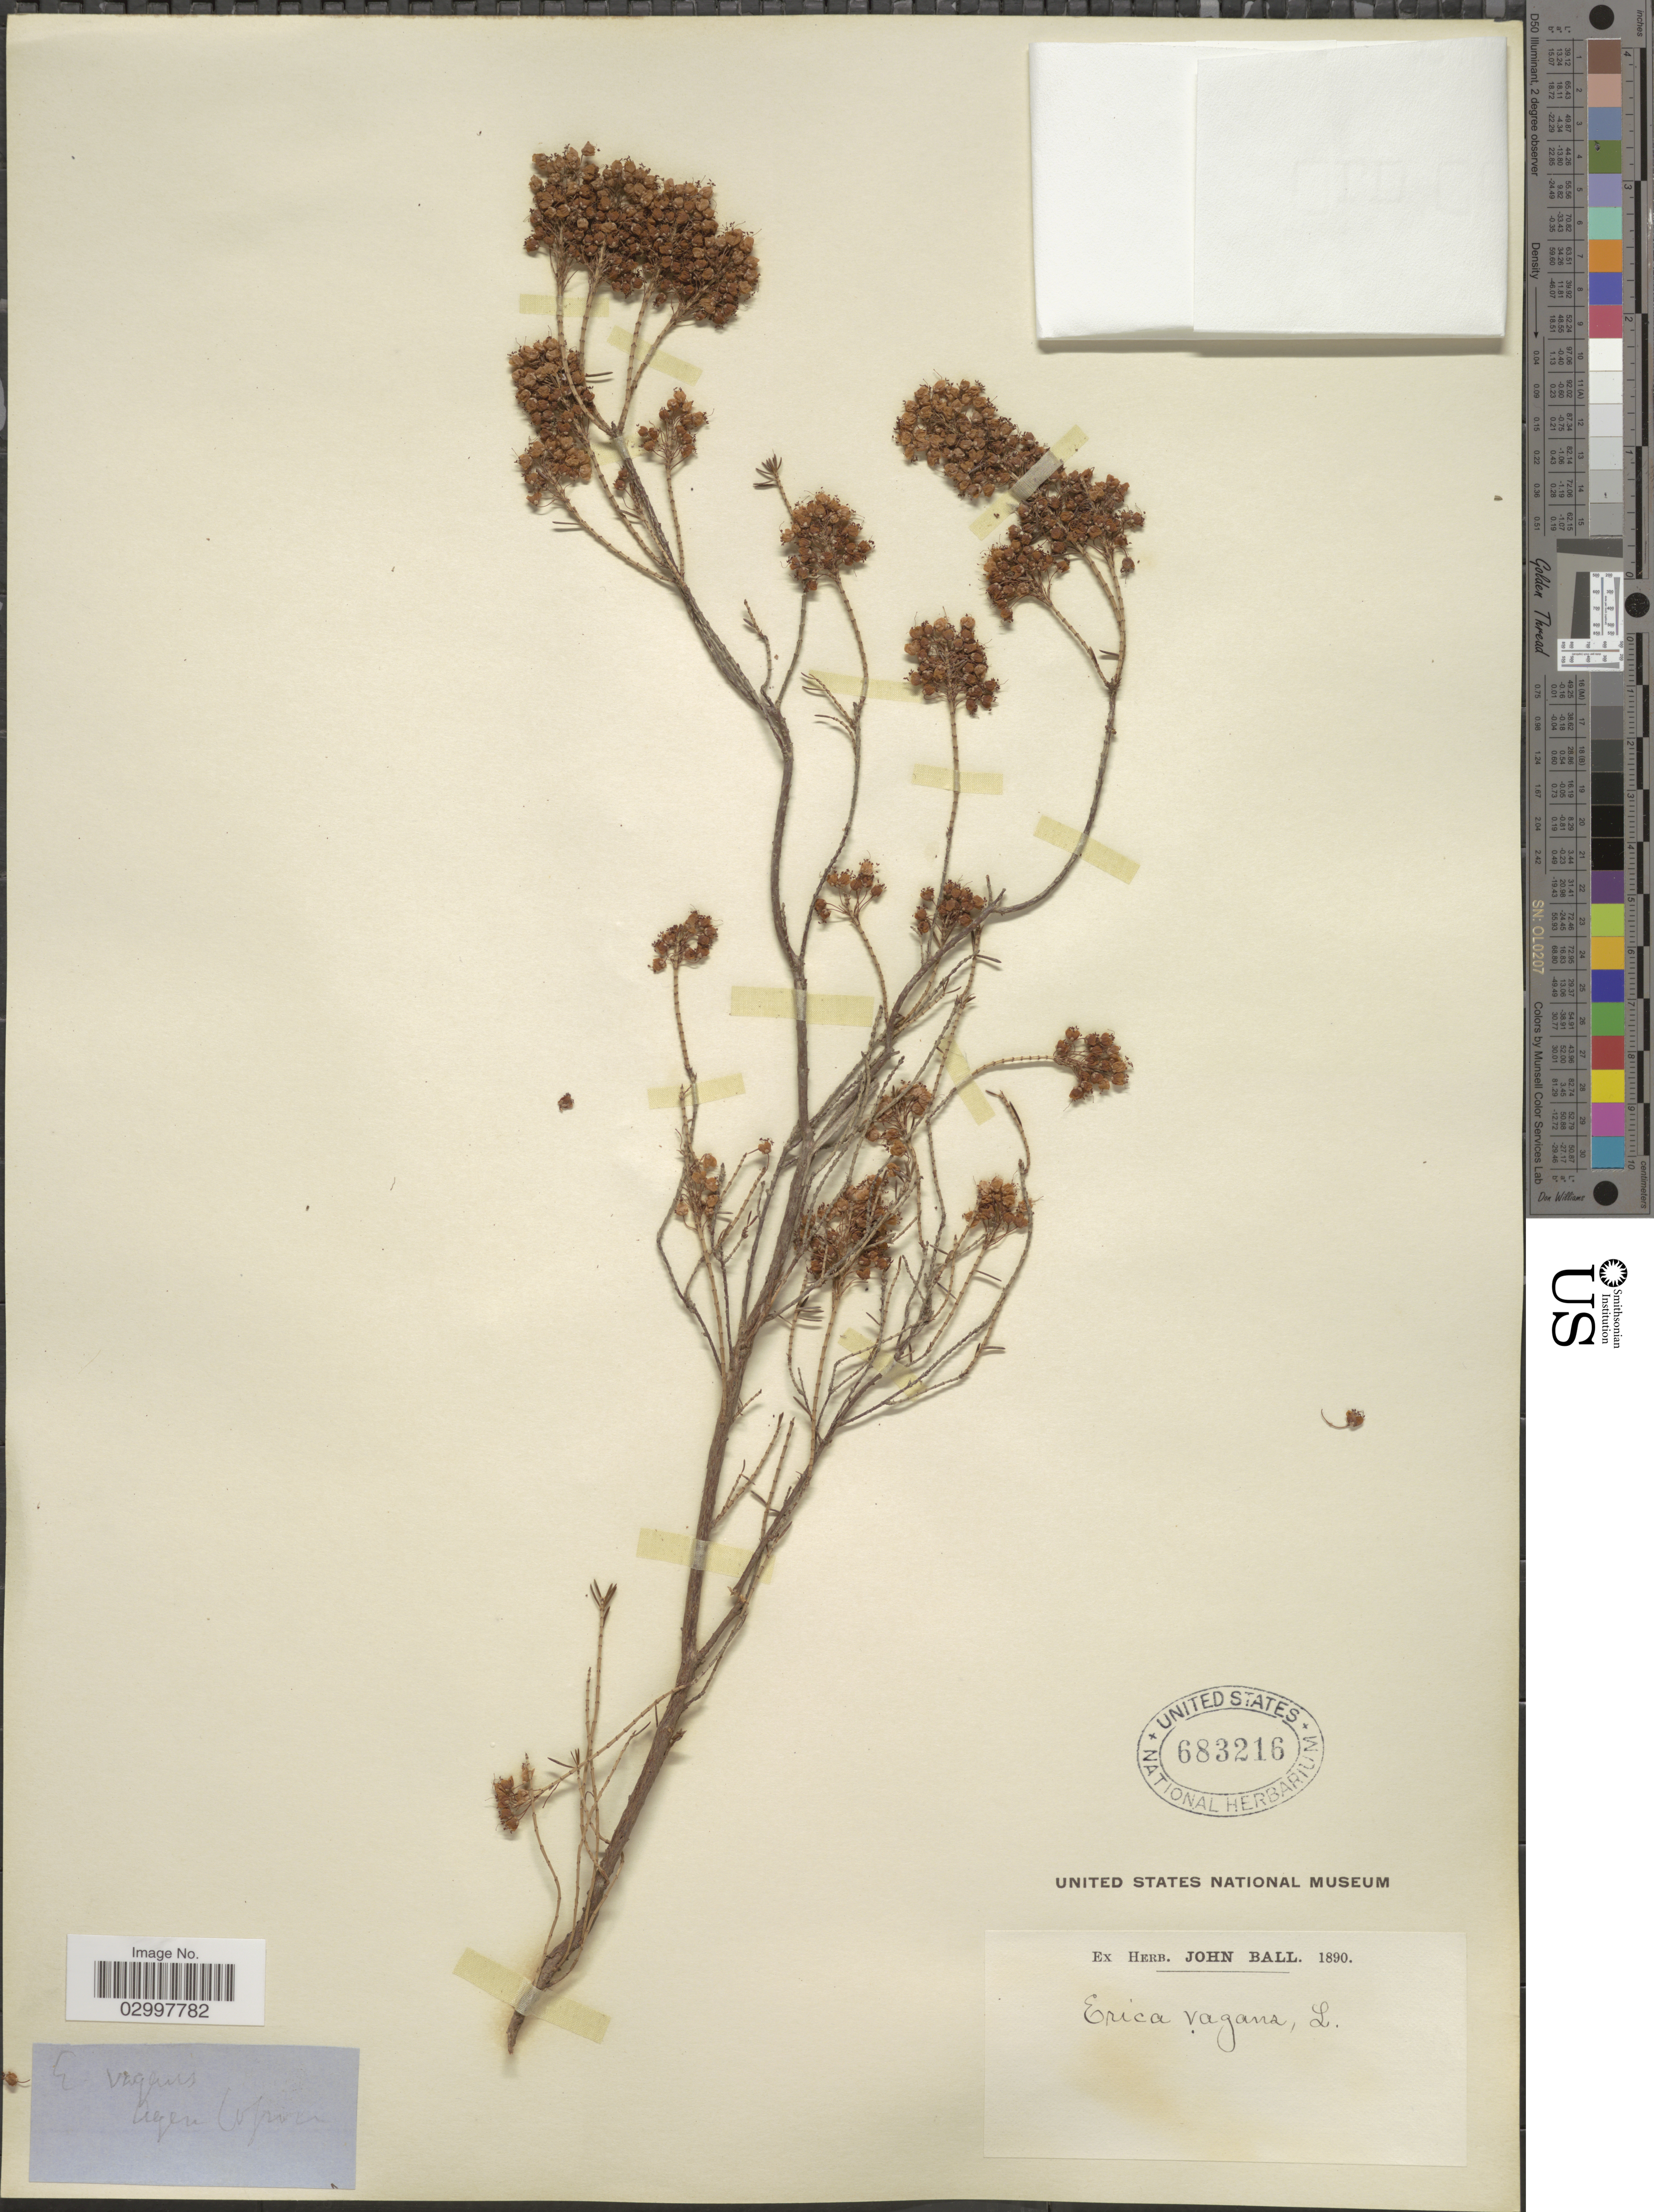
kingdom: Plantae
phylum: Tracheophyta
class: Magnoliopsida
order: Ericales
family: Ericaceae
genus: Erica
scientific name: Erica vagans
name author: L.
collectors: ex herb. John Ball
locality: Agen Cofrire. [interpreted]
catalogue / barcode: US 683216